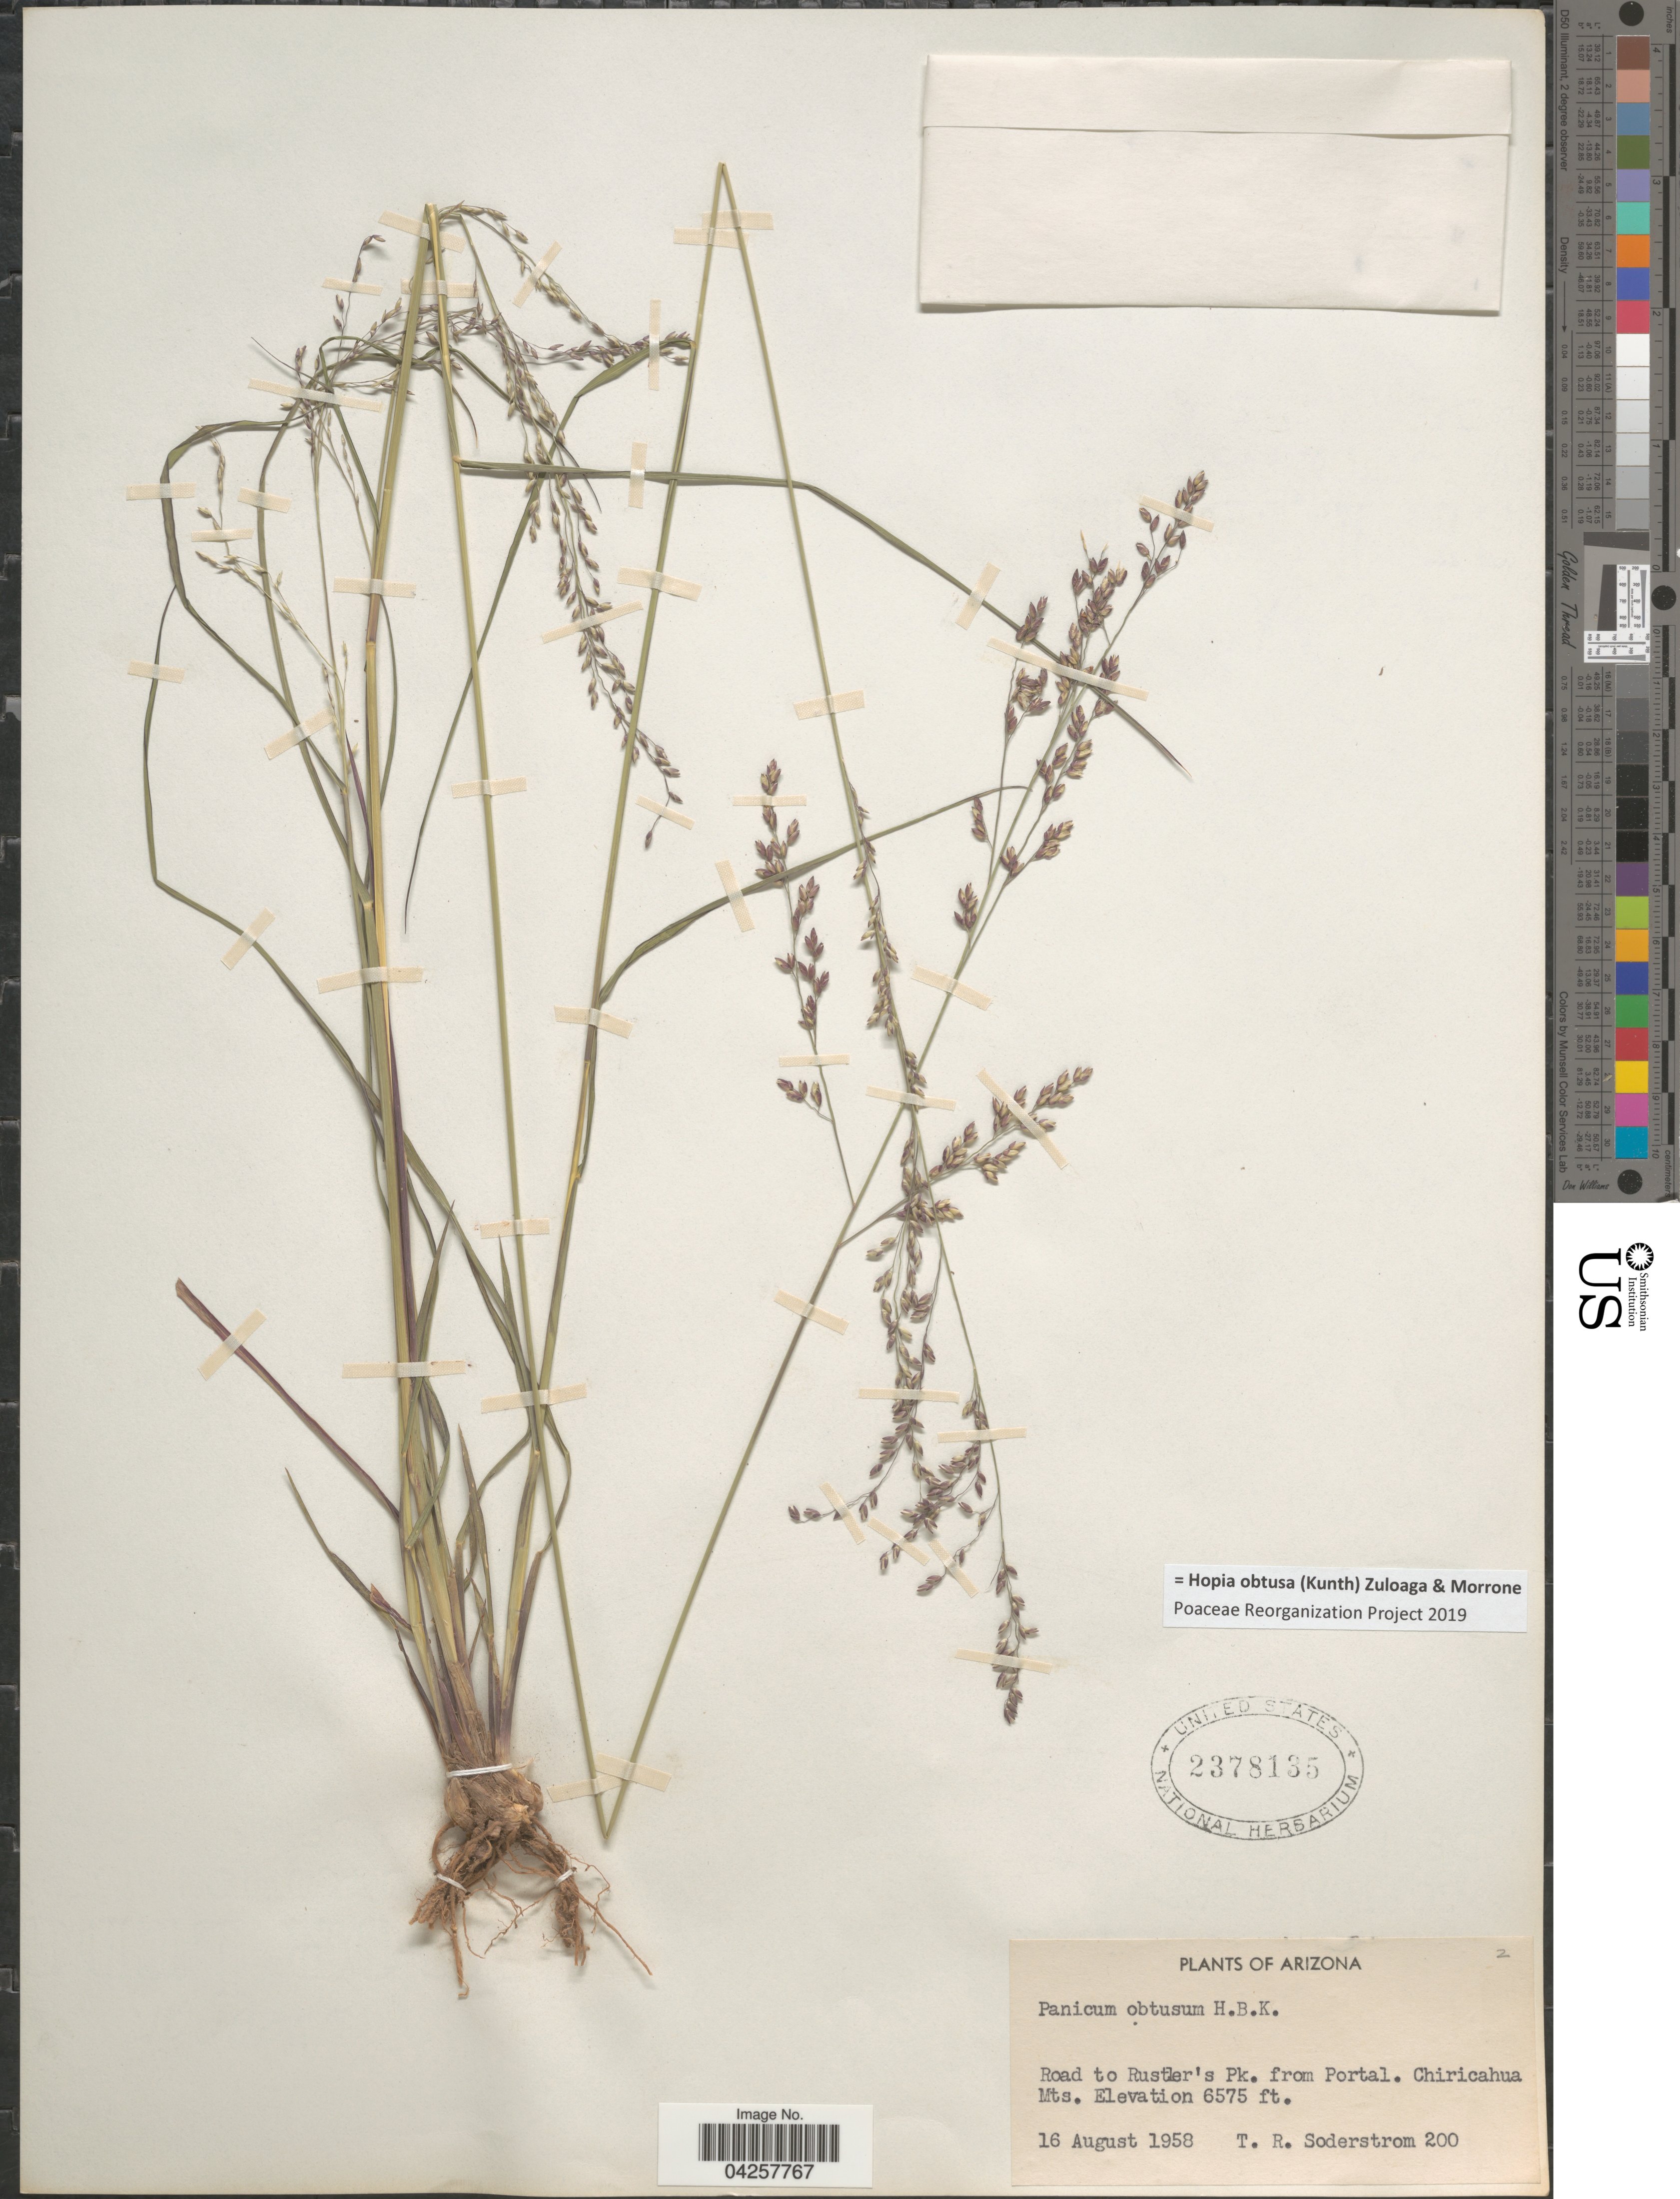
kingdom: Plantae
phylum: Tracheophyta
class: Liliopsida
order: Poales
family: Poaceae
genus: Hopia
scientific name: Hopia obtusa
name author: (Kunth) Zuloaga & Morrone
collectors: T. R. Soderstrom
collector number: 200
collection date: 1958-08-16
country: United States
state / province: Arizona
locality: Road to Rustler's Pk. from Portal. Chiricahua Mts.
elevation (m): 2004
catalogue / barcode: US 2378135